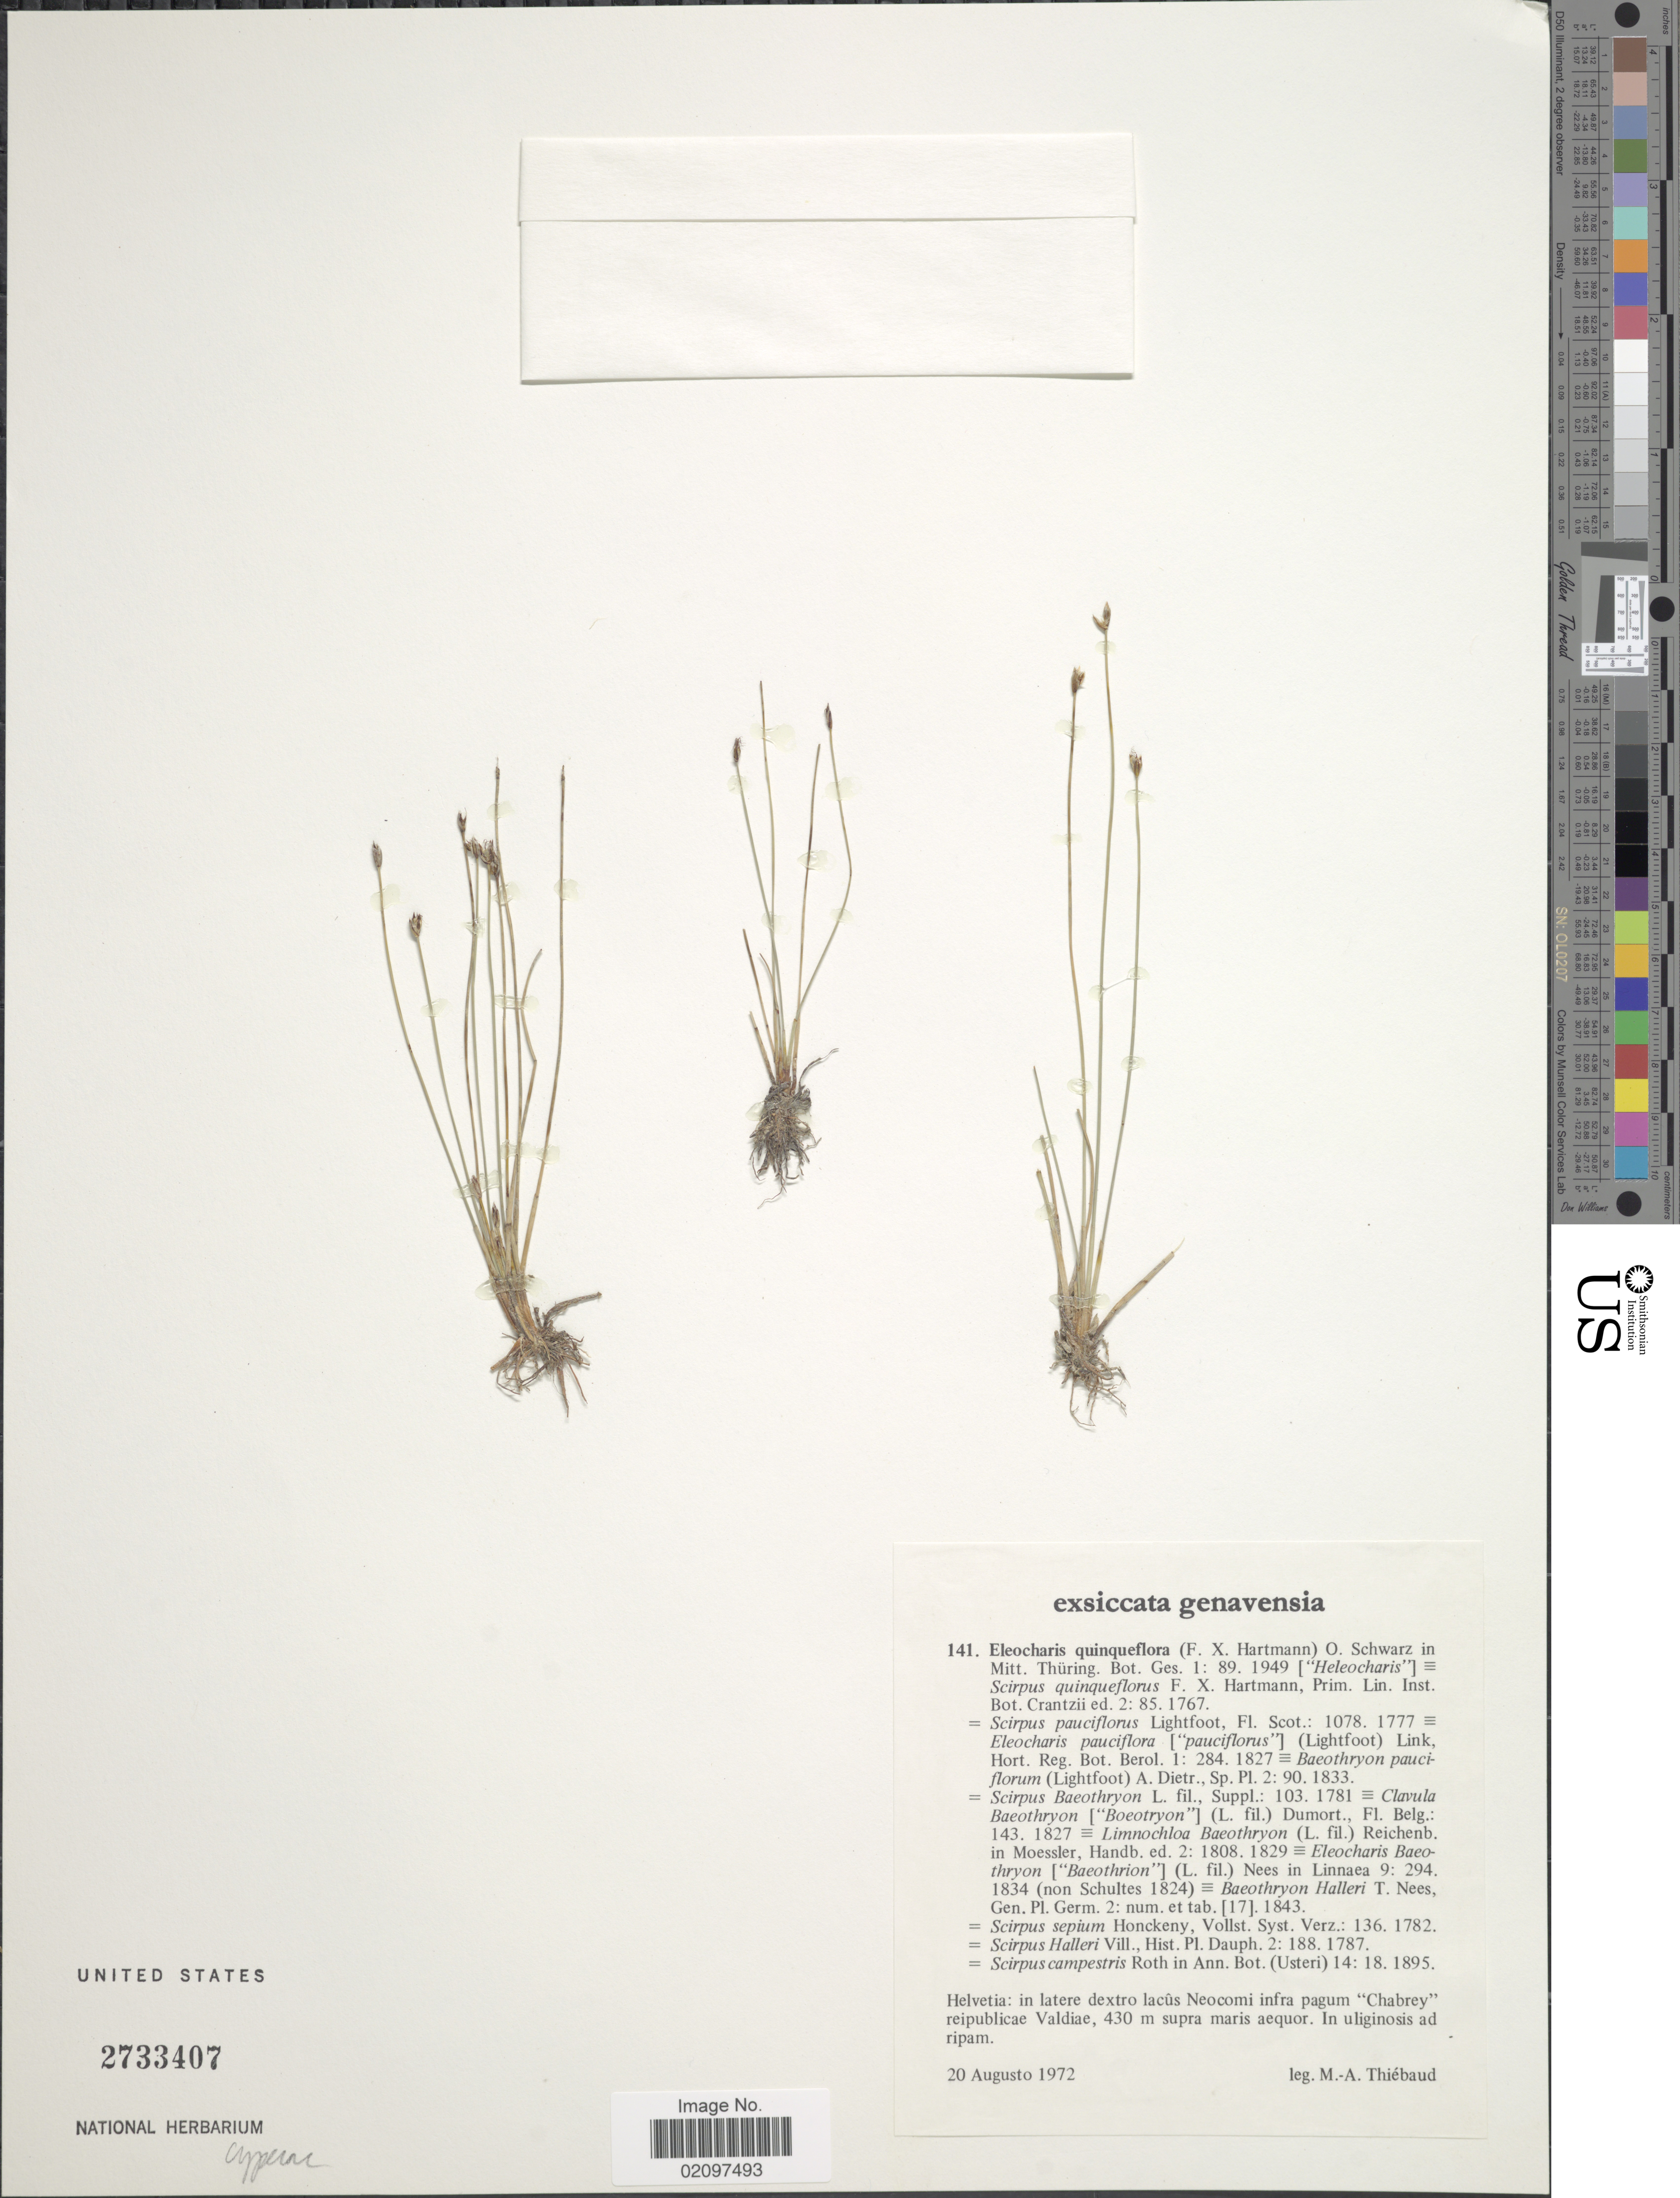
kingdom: Plantae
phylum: Tracheophyta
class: Liliopsida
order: Poales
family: Cyperaceae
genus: Eleocharis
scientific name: Eleocharis quinqueflora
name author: (Hartmann) O. Schwarz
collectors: M. Thiebaud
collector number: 141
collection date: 1972-08-20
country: Switzerland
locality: Helvetia: in latere dextro lacûs Neocomi infra 'Chabrey' reipublicae Valdiae.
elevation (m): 430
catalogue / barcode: US 2733407